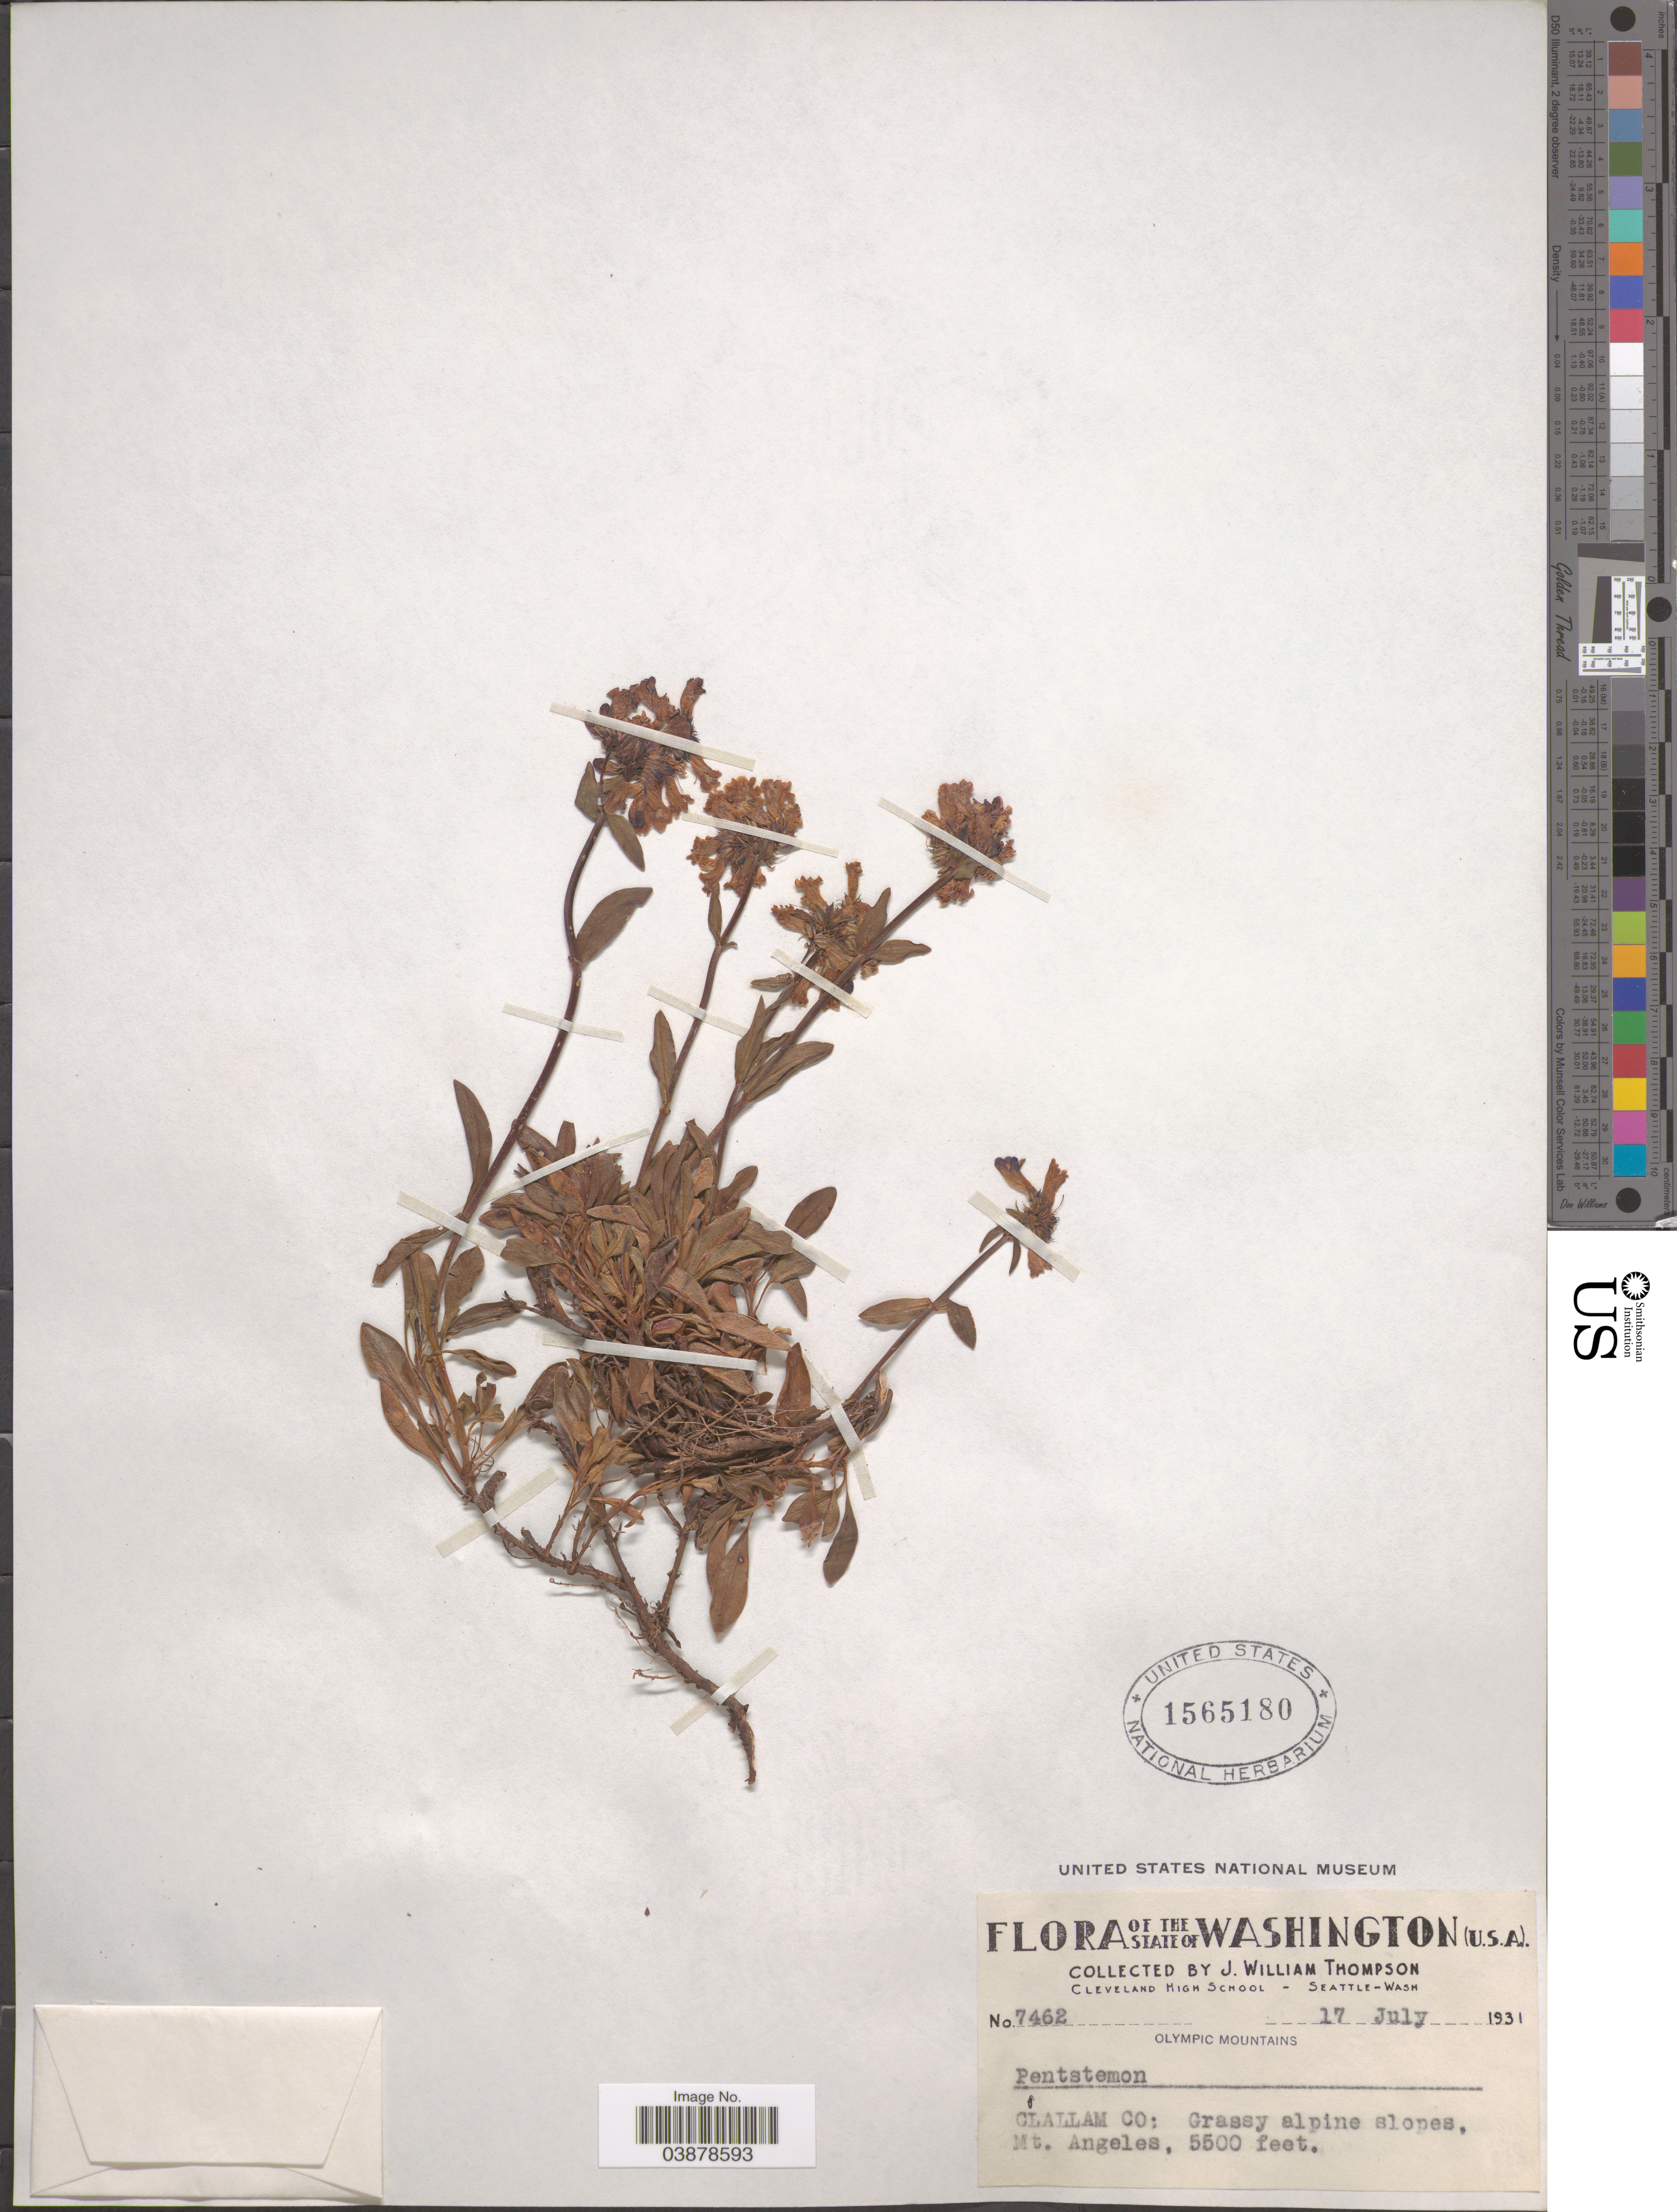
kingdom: Plantae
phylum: Tracheophyta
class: Magnoliopsida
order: Lamiales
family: Plantaginaceae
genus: Penstemon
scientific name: Penstemon tolmiei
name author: Hook.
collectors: J. W. Thompson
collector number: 7462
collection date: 1931-07-17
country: United States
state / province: Washington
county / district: Clallam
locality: Clallam Co: Grassy alpine slopes, Mt. Angeles.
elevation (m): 1676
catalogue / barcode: US 1565180